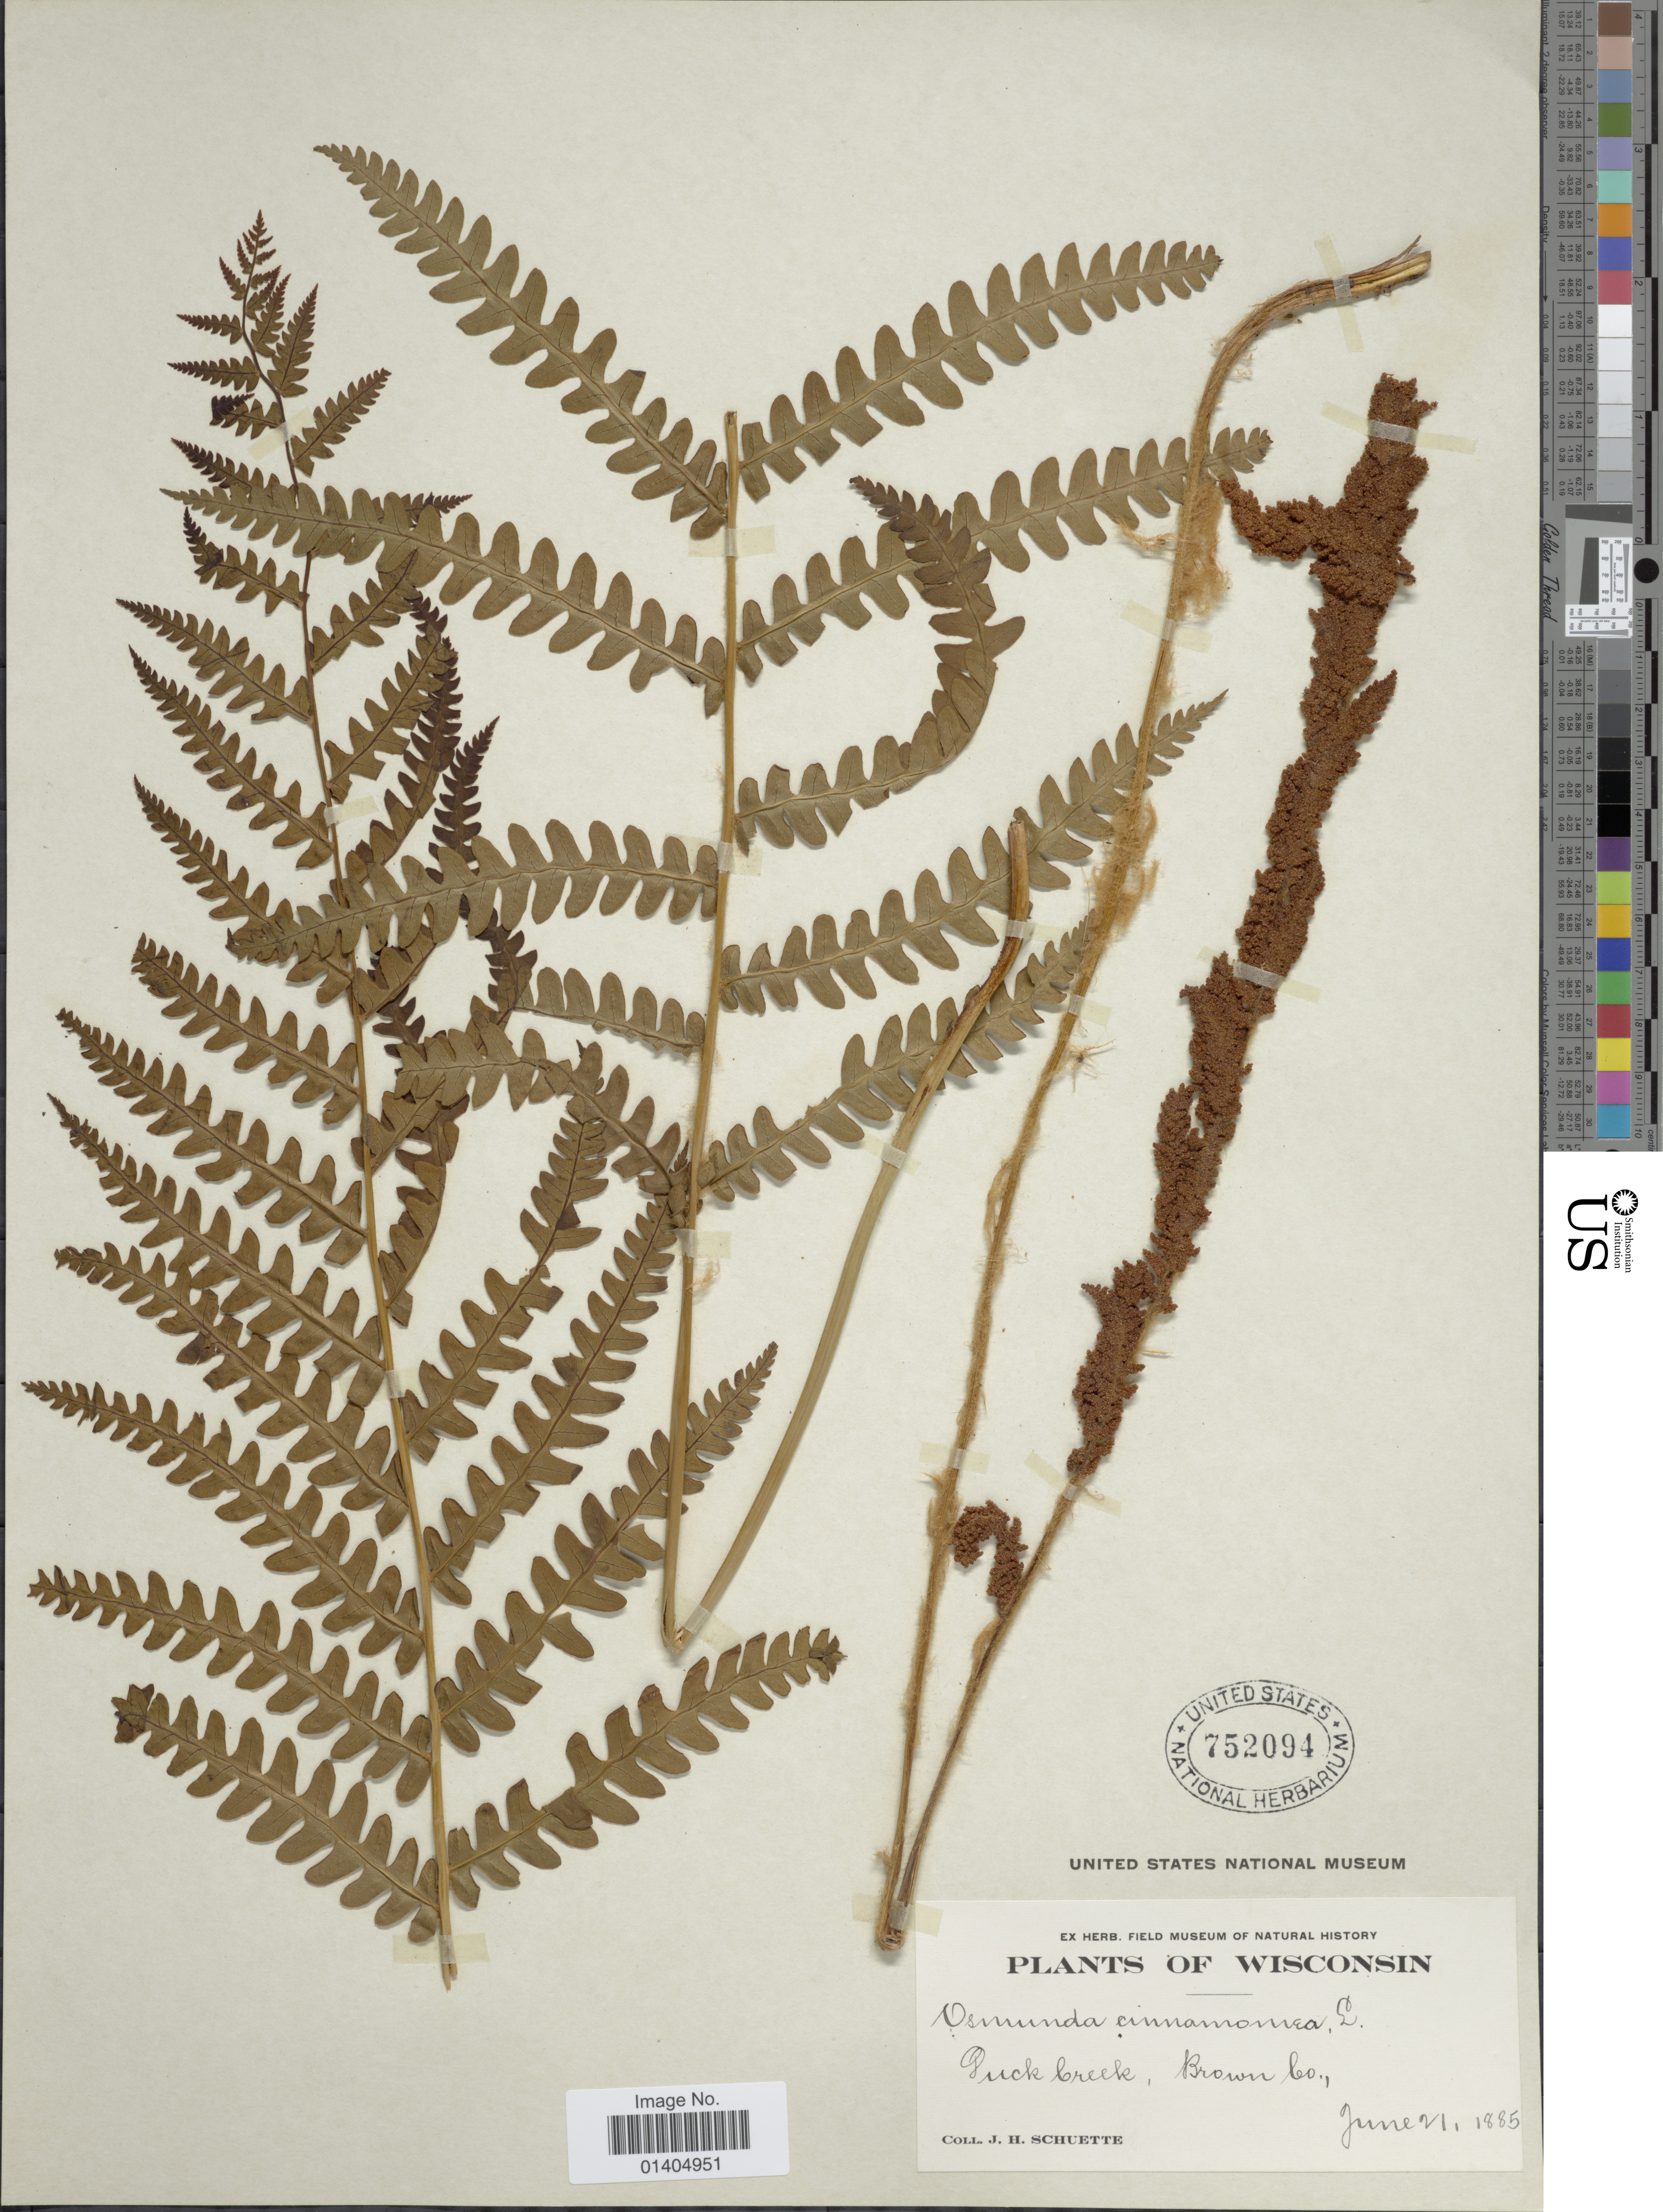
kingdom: Plantae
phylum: Tracheophyta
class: Polypodiopsida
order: Osmundales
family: Osmundaceae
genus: Osmundastrum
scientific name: Osmundastrum cinnamomeum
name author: (L.) C. Presl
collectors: J. H. Schuette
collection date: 1885-06-21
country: United States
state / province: Wisconsin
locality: Puck Creek, Brown Co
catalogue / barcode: US 752094